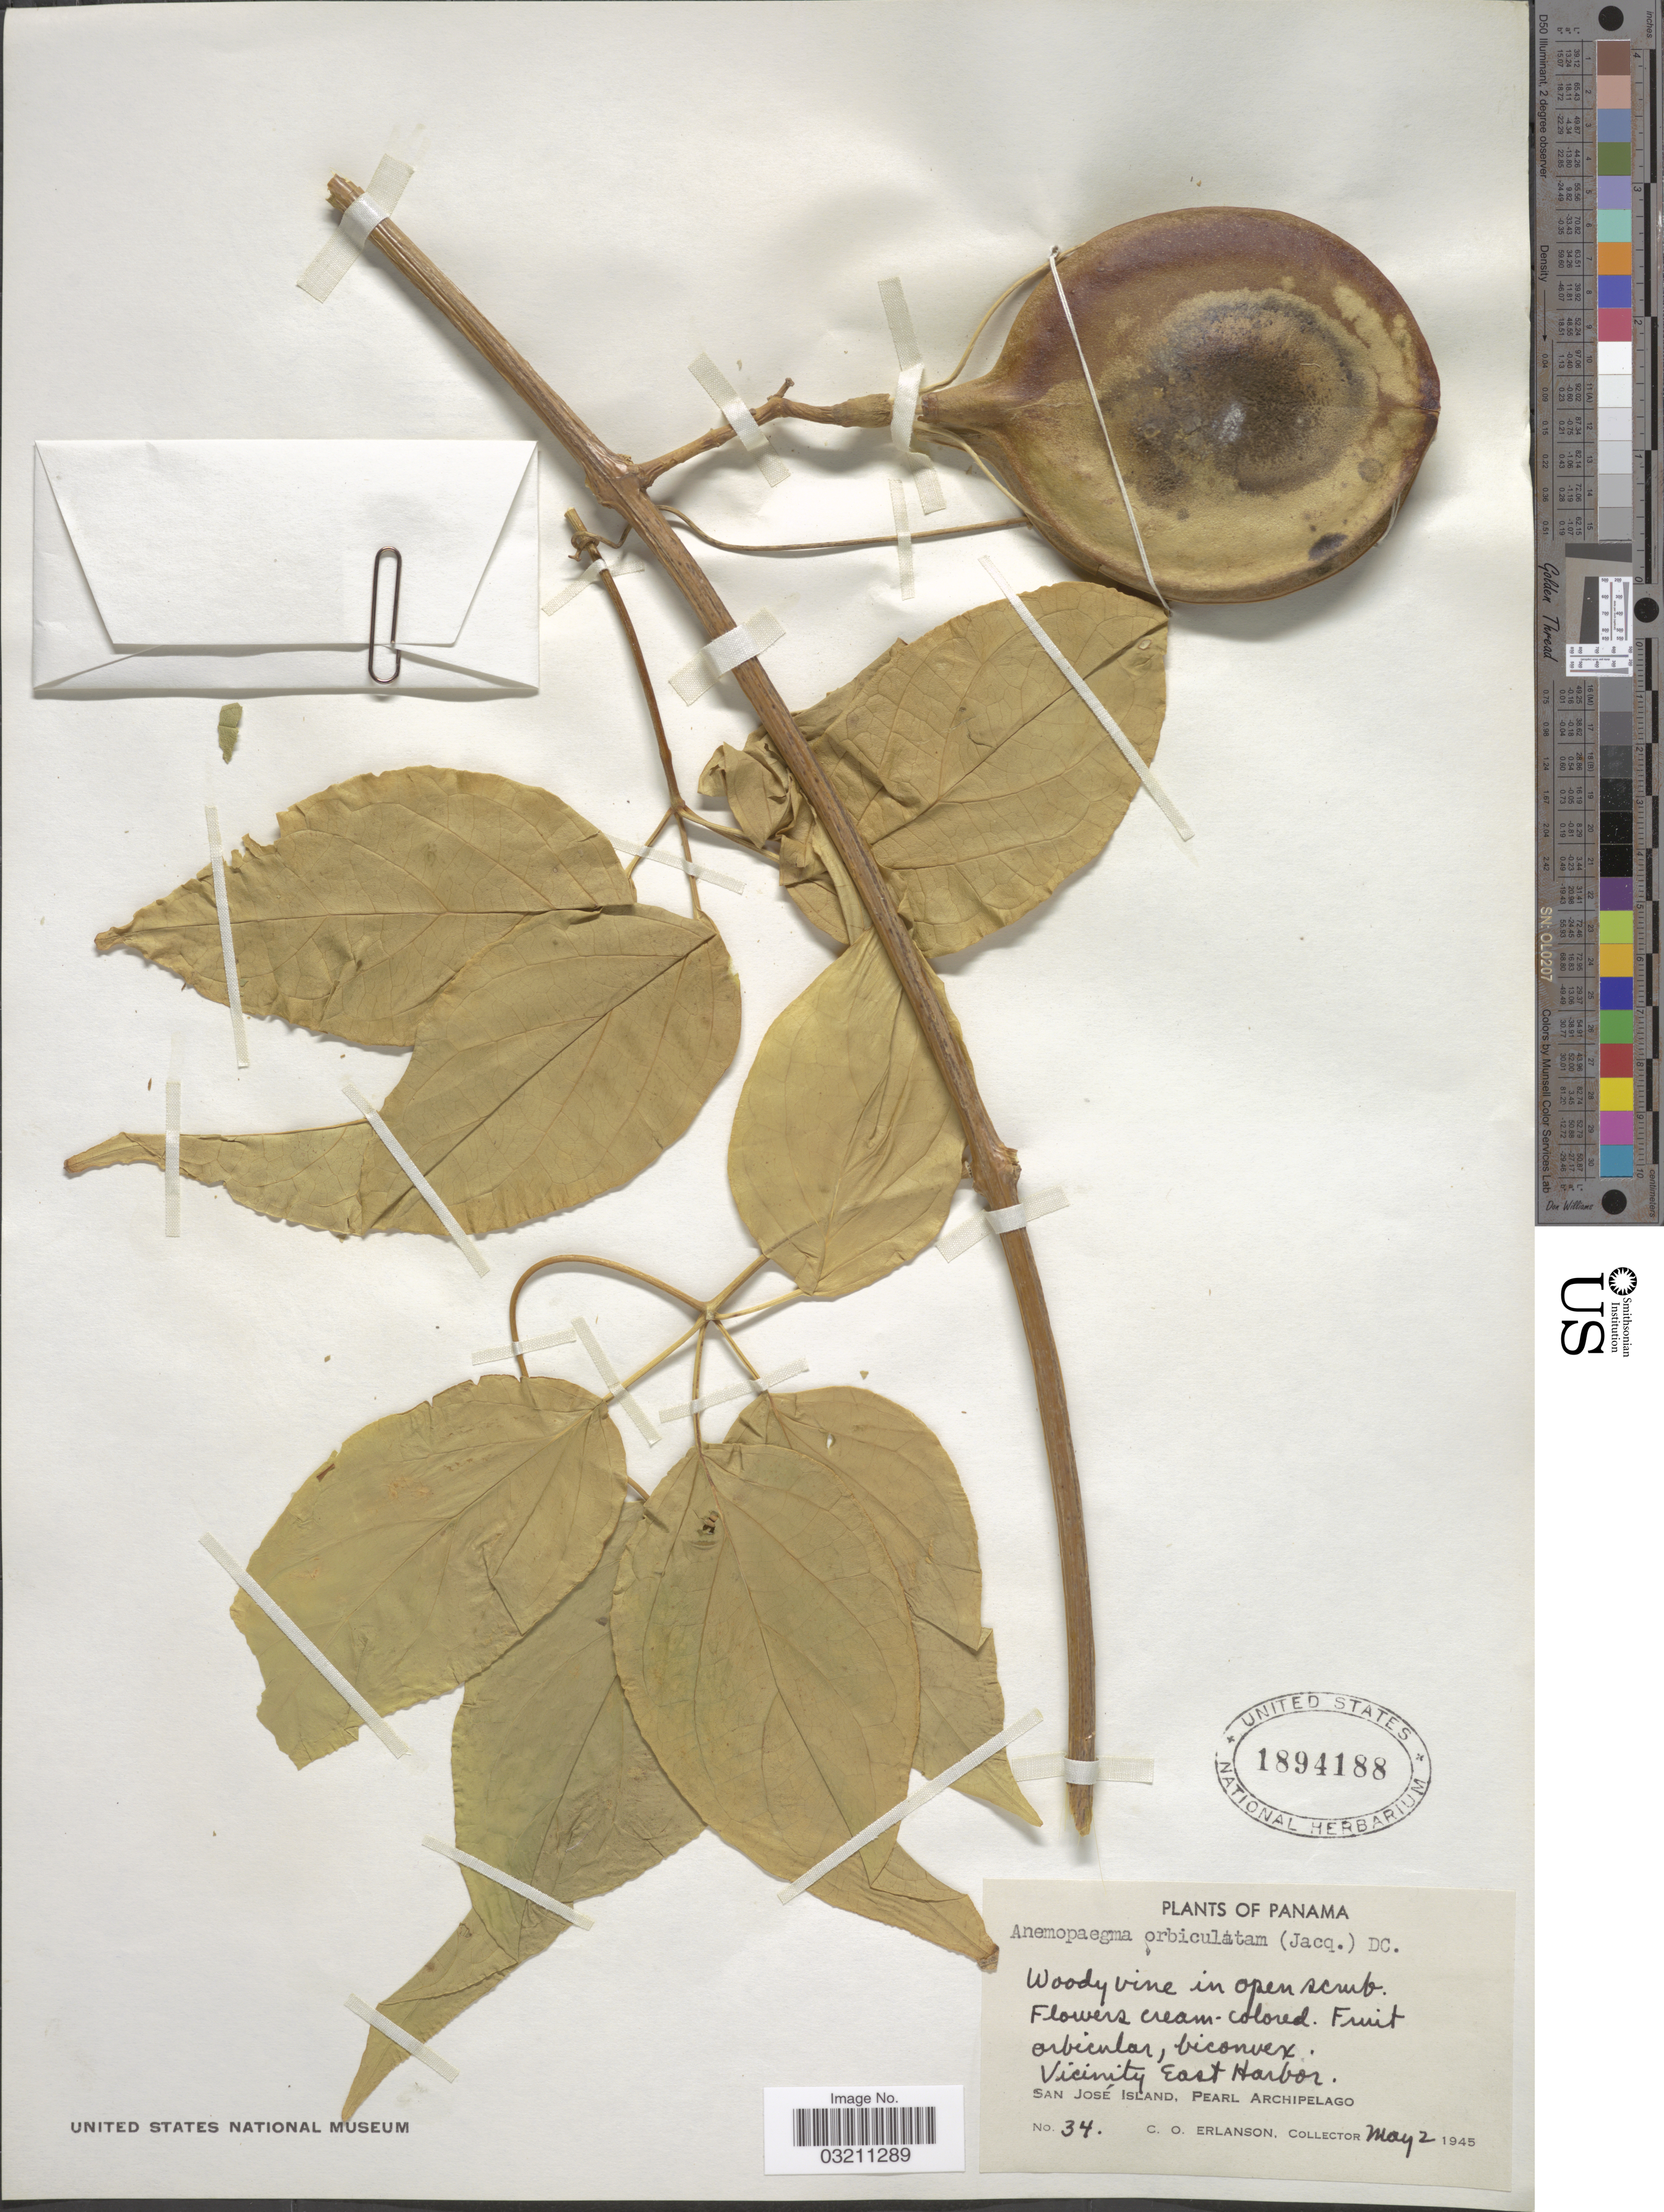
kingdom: Plantae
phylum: Tracheophyta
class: Magnoliopsida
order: Lamiales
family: Bignoniaceae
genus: Amphilophium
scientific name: Amphilophium orbiculatum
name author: (Jacq.) DC.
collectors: C. O. Erlanson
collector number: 34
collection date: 1945-05-02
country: Panama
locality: Vicinity East Harbor. San José Island, Pearl Archipelago.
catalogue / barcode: US 1894188